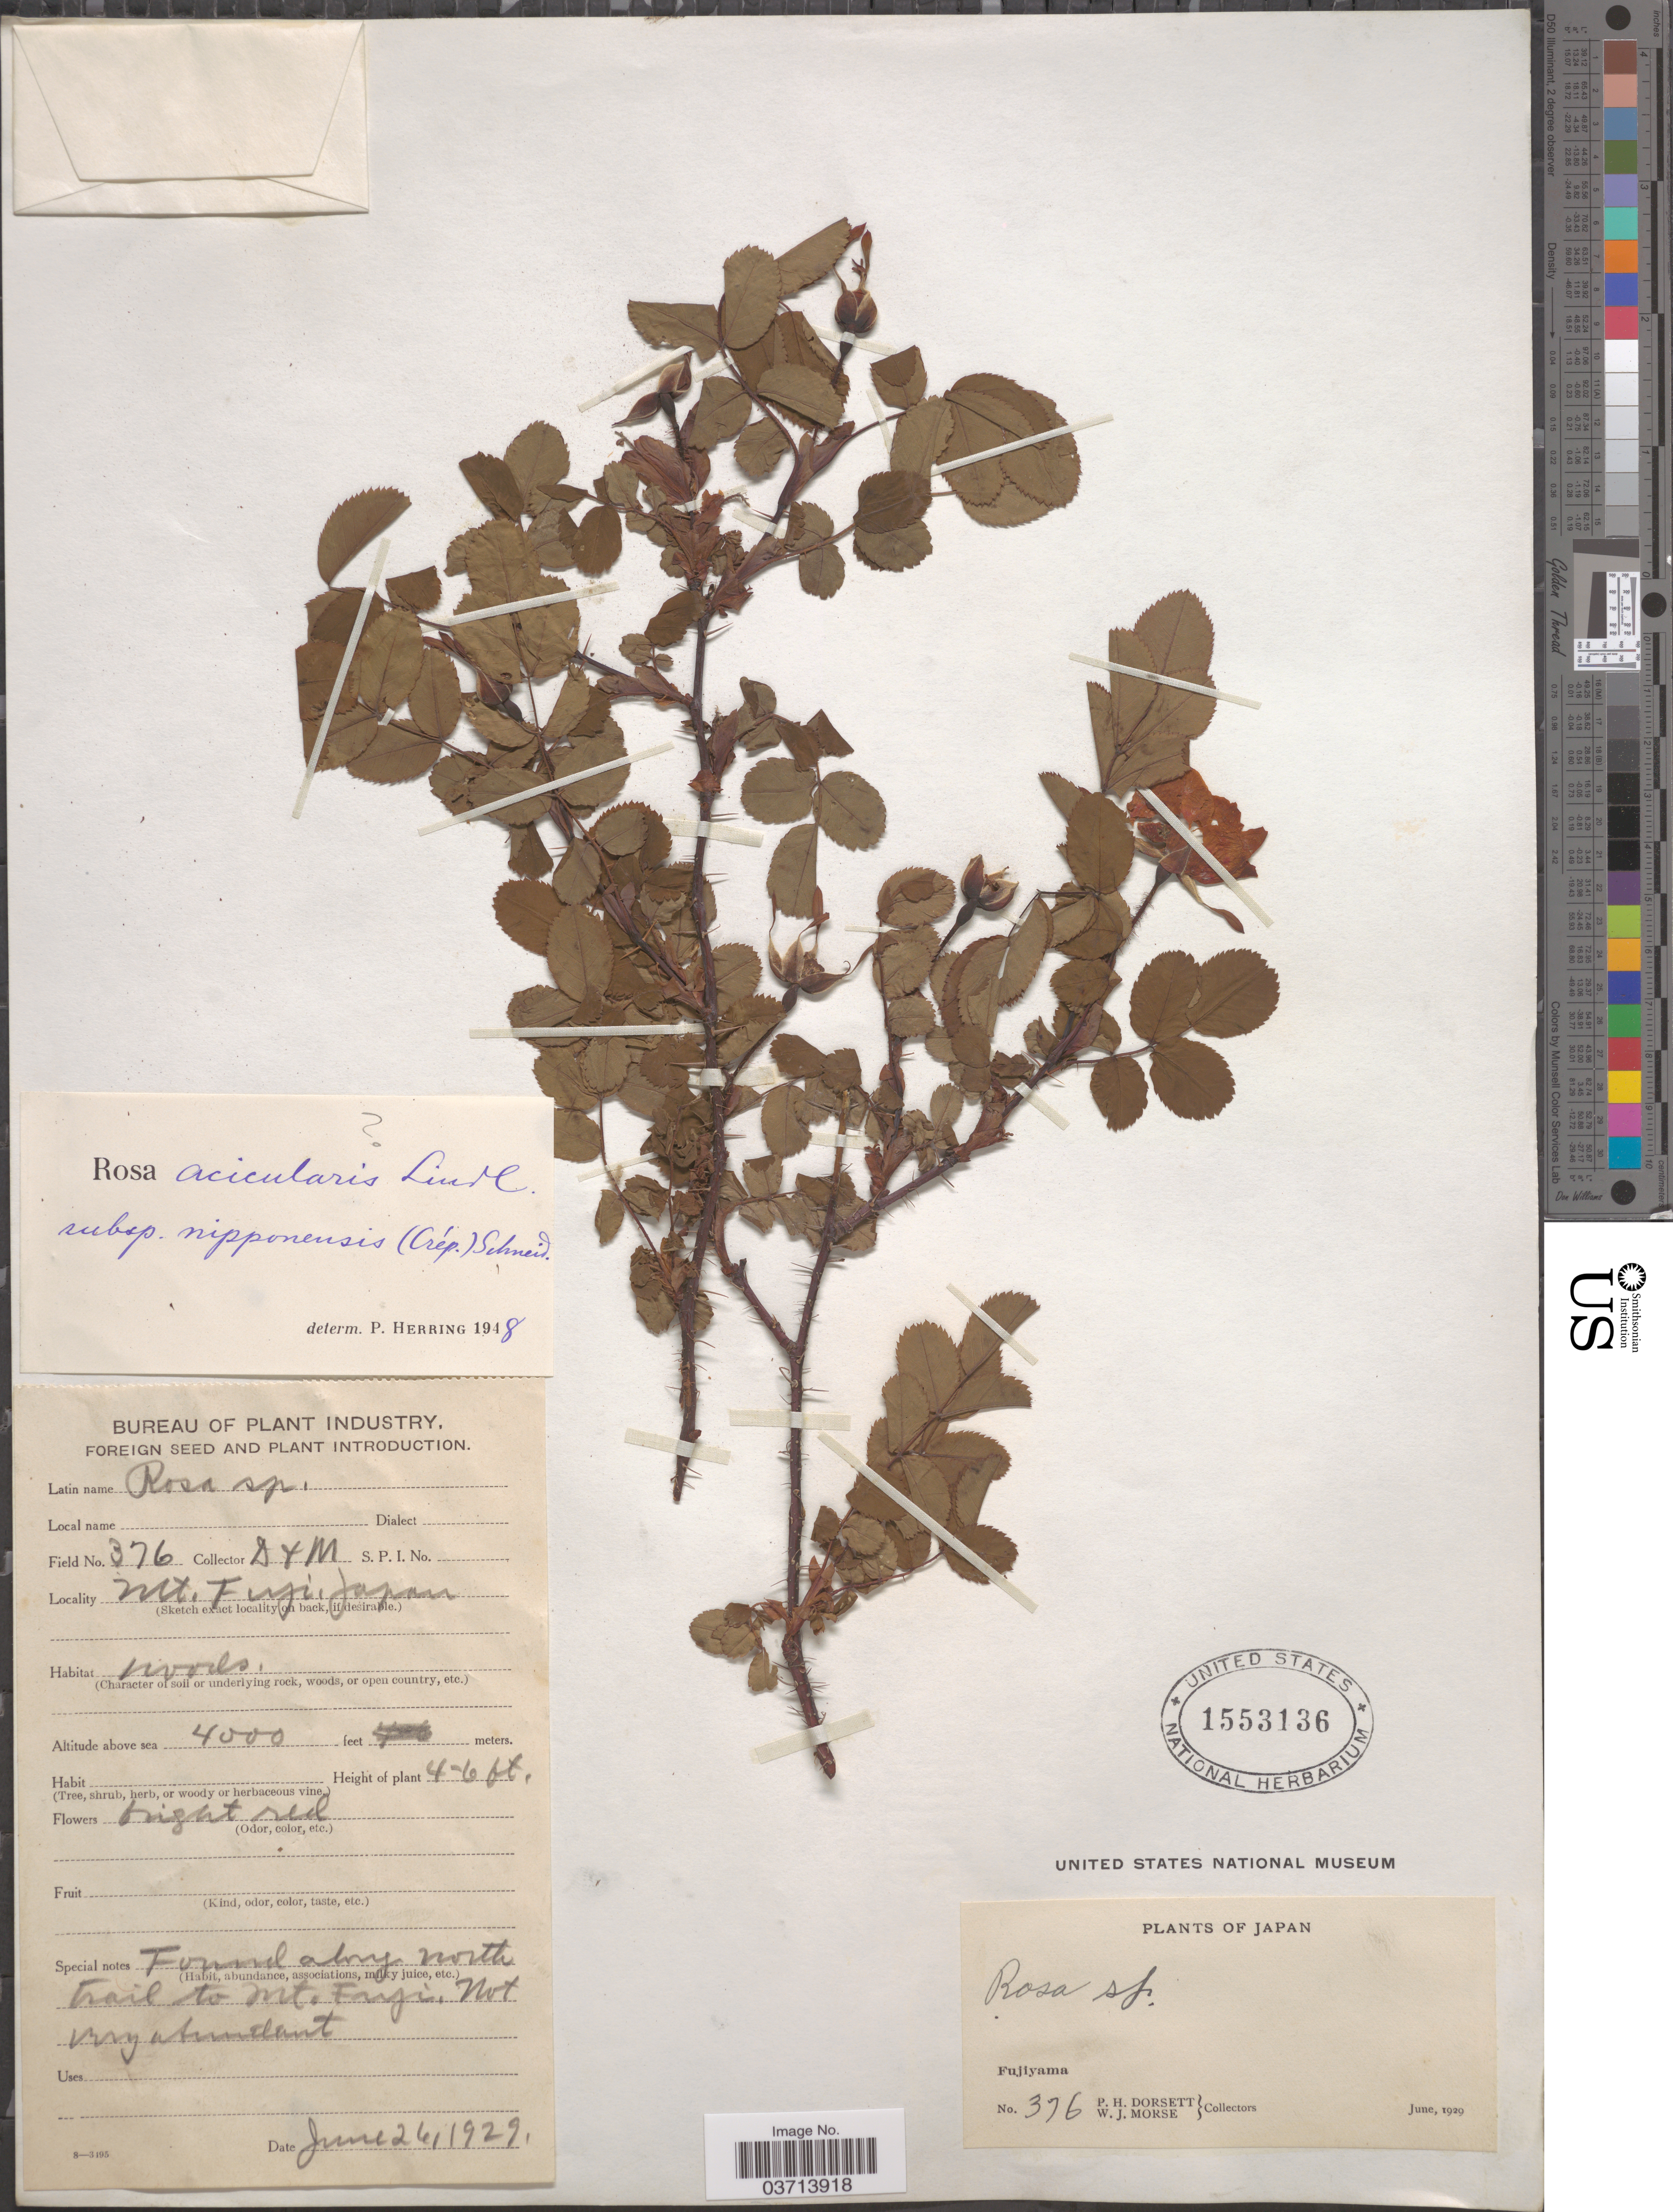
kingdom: Plantae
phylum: Tracheophyta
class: Magnoliopsida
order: Rosales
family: Rosaceae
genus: Rosa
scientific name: Rosa nipponensis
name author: Crép.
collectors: P. H. Dorsett & W. J. Morse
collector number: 376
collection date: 1929-06-26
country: Japan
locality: Mt. Fuji. Fujiyama.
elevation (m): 1219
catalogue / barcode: US 1553136